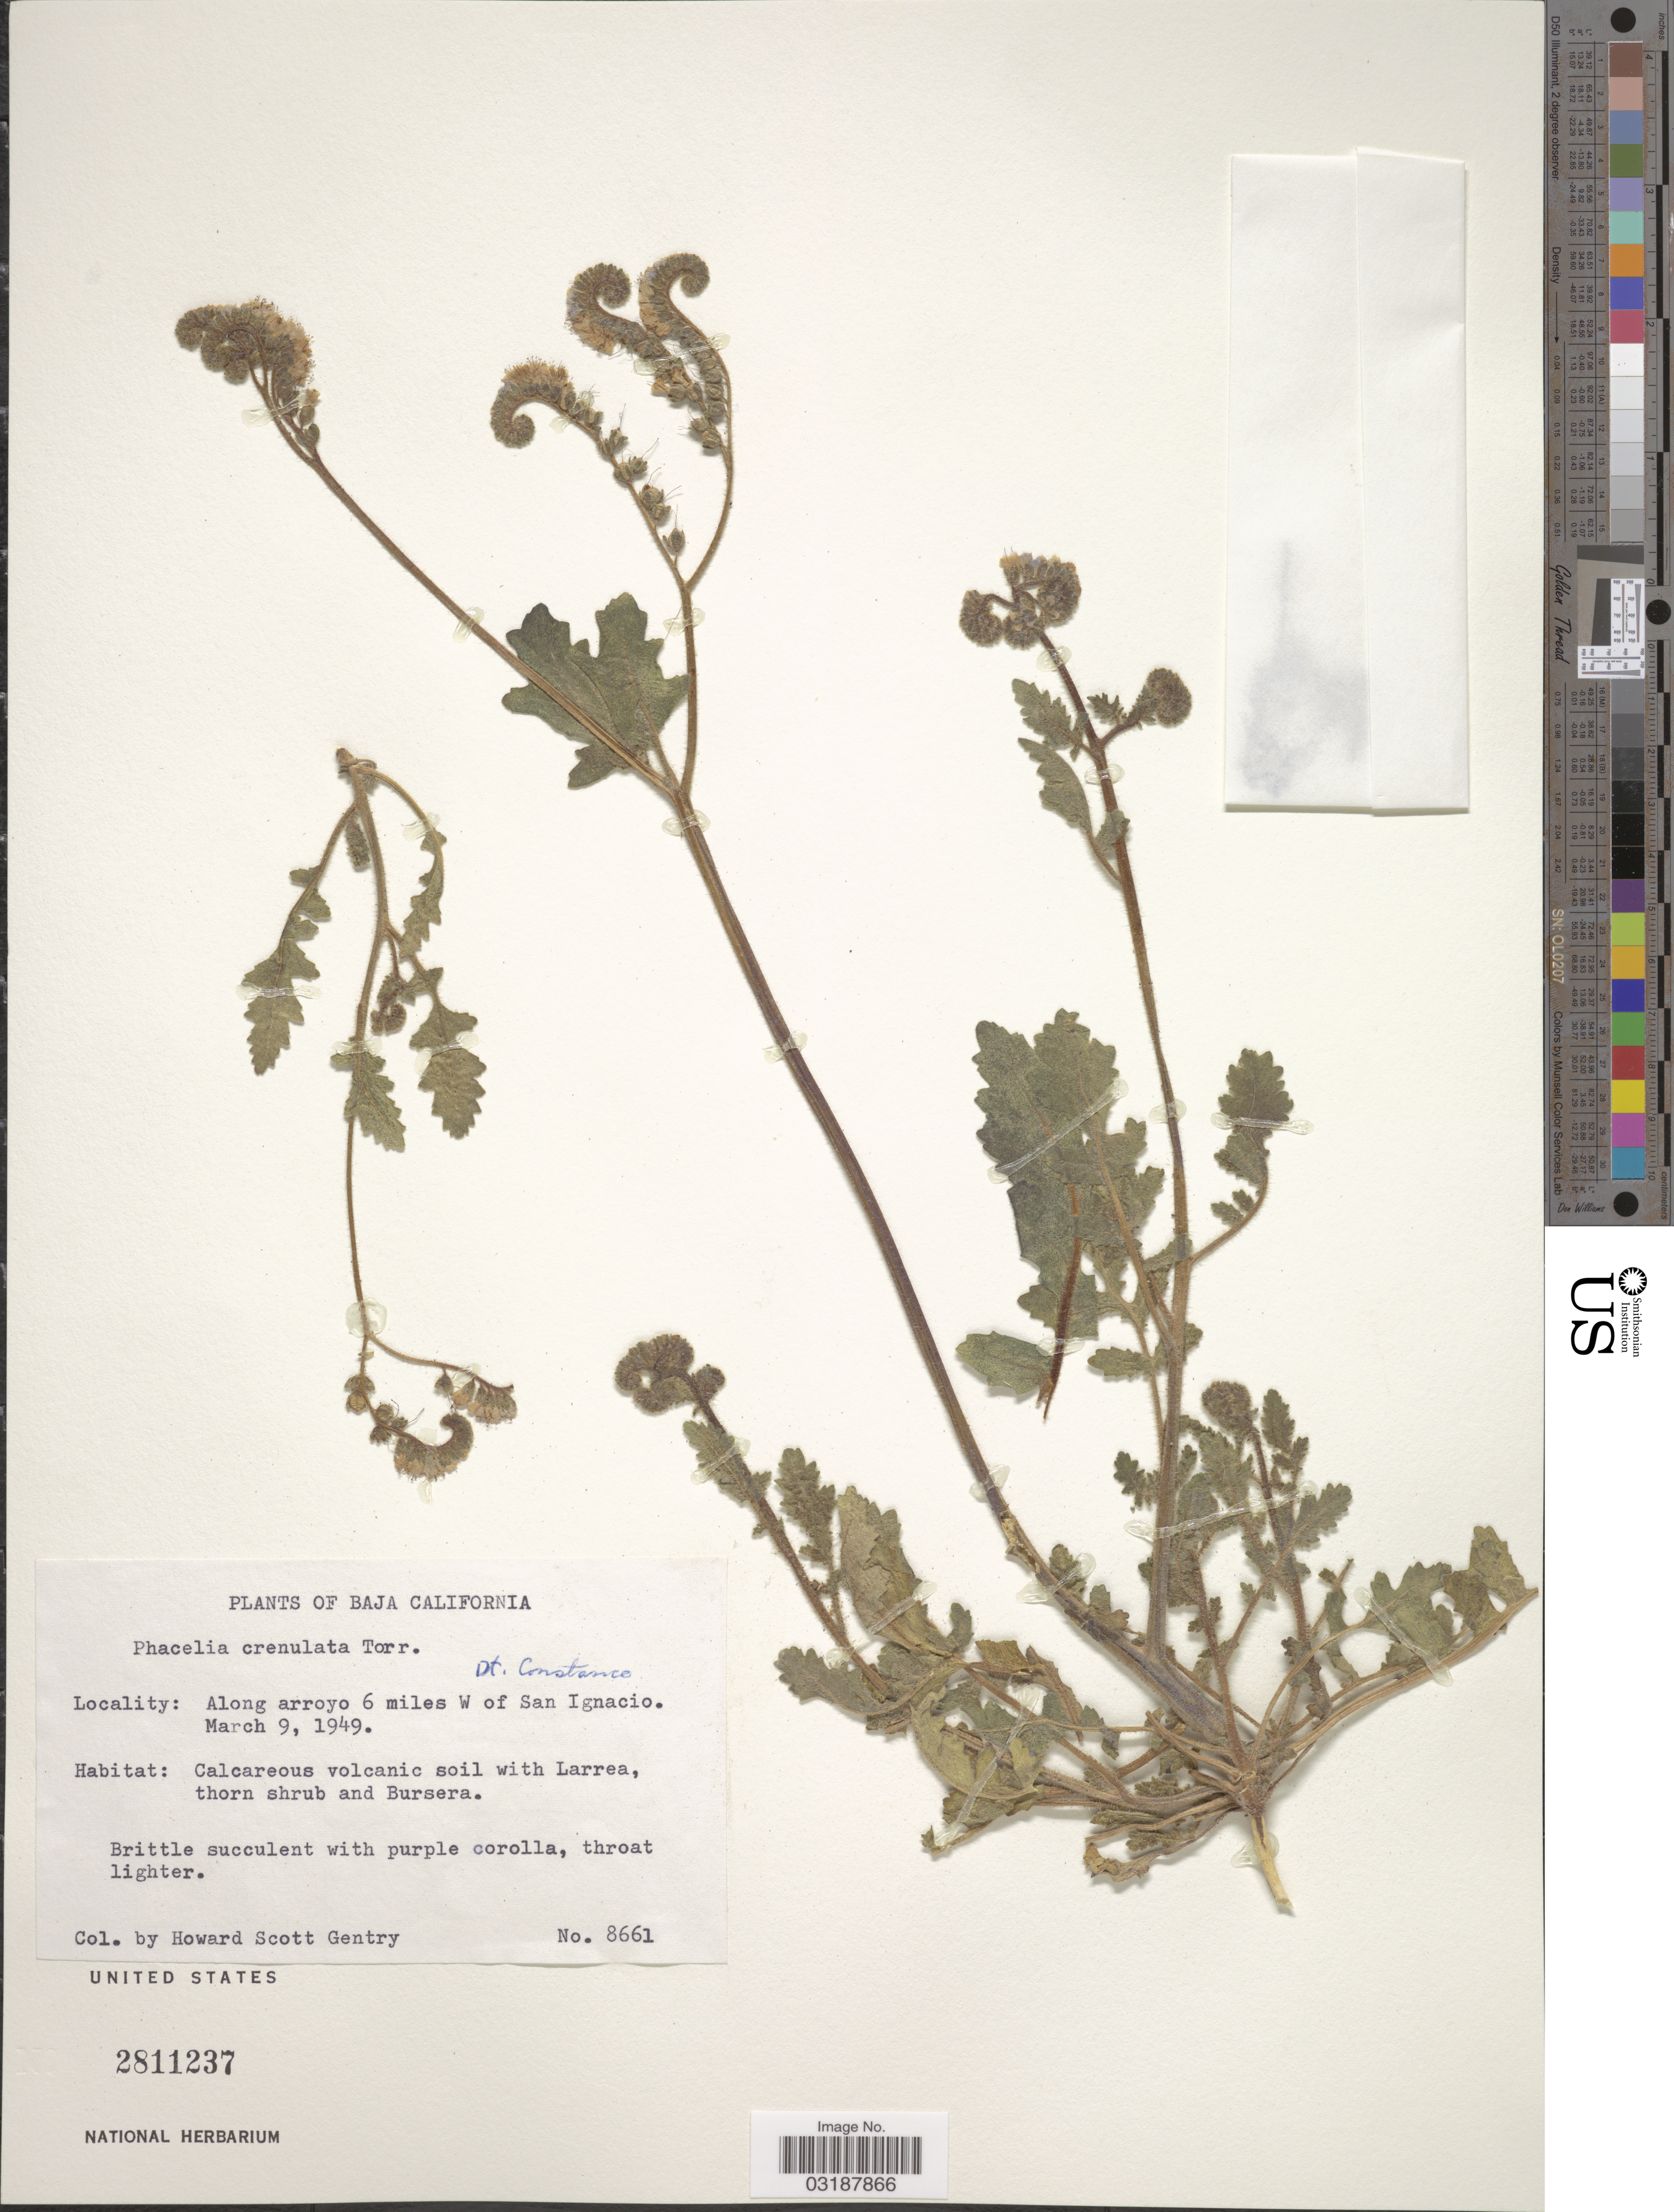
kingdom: Plantae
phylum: Tracheophyta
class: Magnoliopsida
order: Boraginales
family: Hydrophyllaceae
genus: Phacelia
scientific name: Phacelia crenulata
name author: Torr. ex S. Watson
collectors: H. S. Gentry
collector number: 8661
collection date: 1949-03-09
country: Mexico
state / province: Baja California Sur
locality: Along arroyo 6 miles W of San Ignacio.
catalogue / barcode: US 2811237